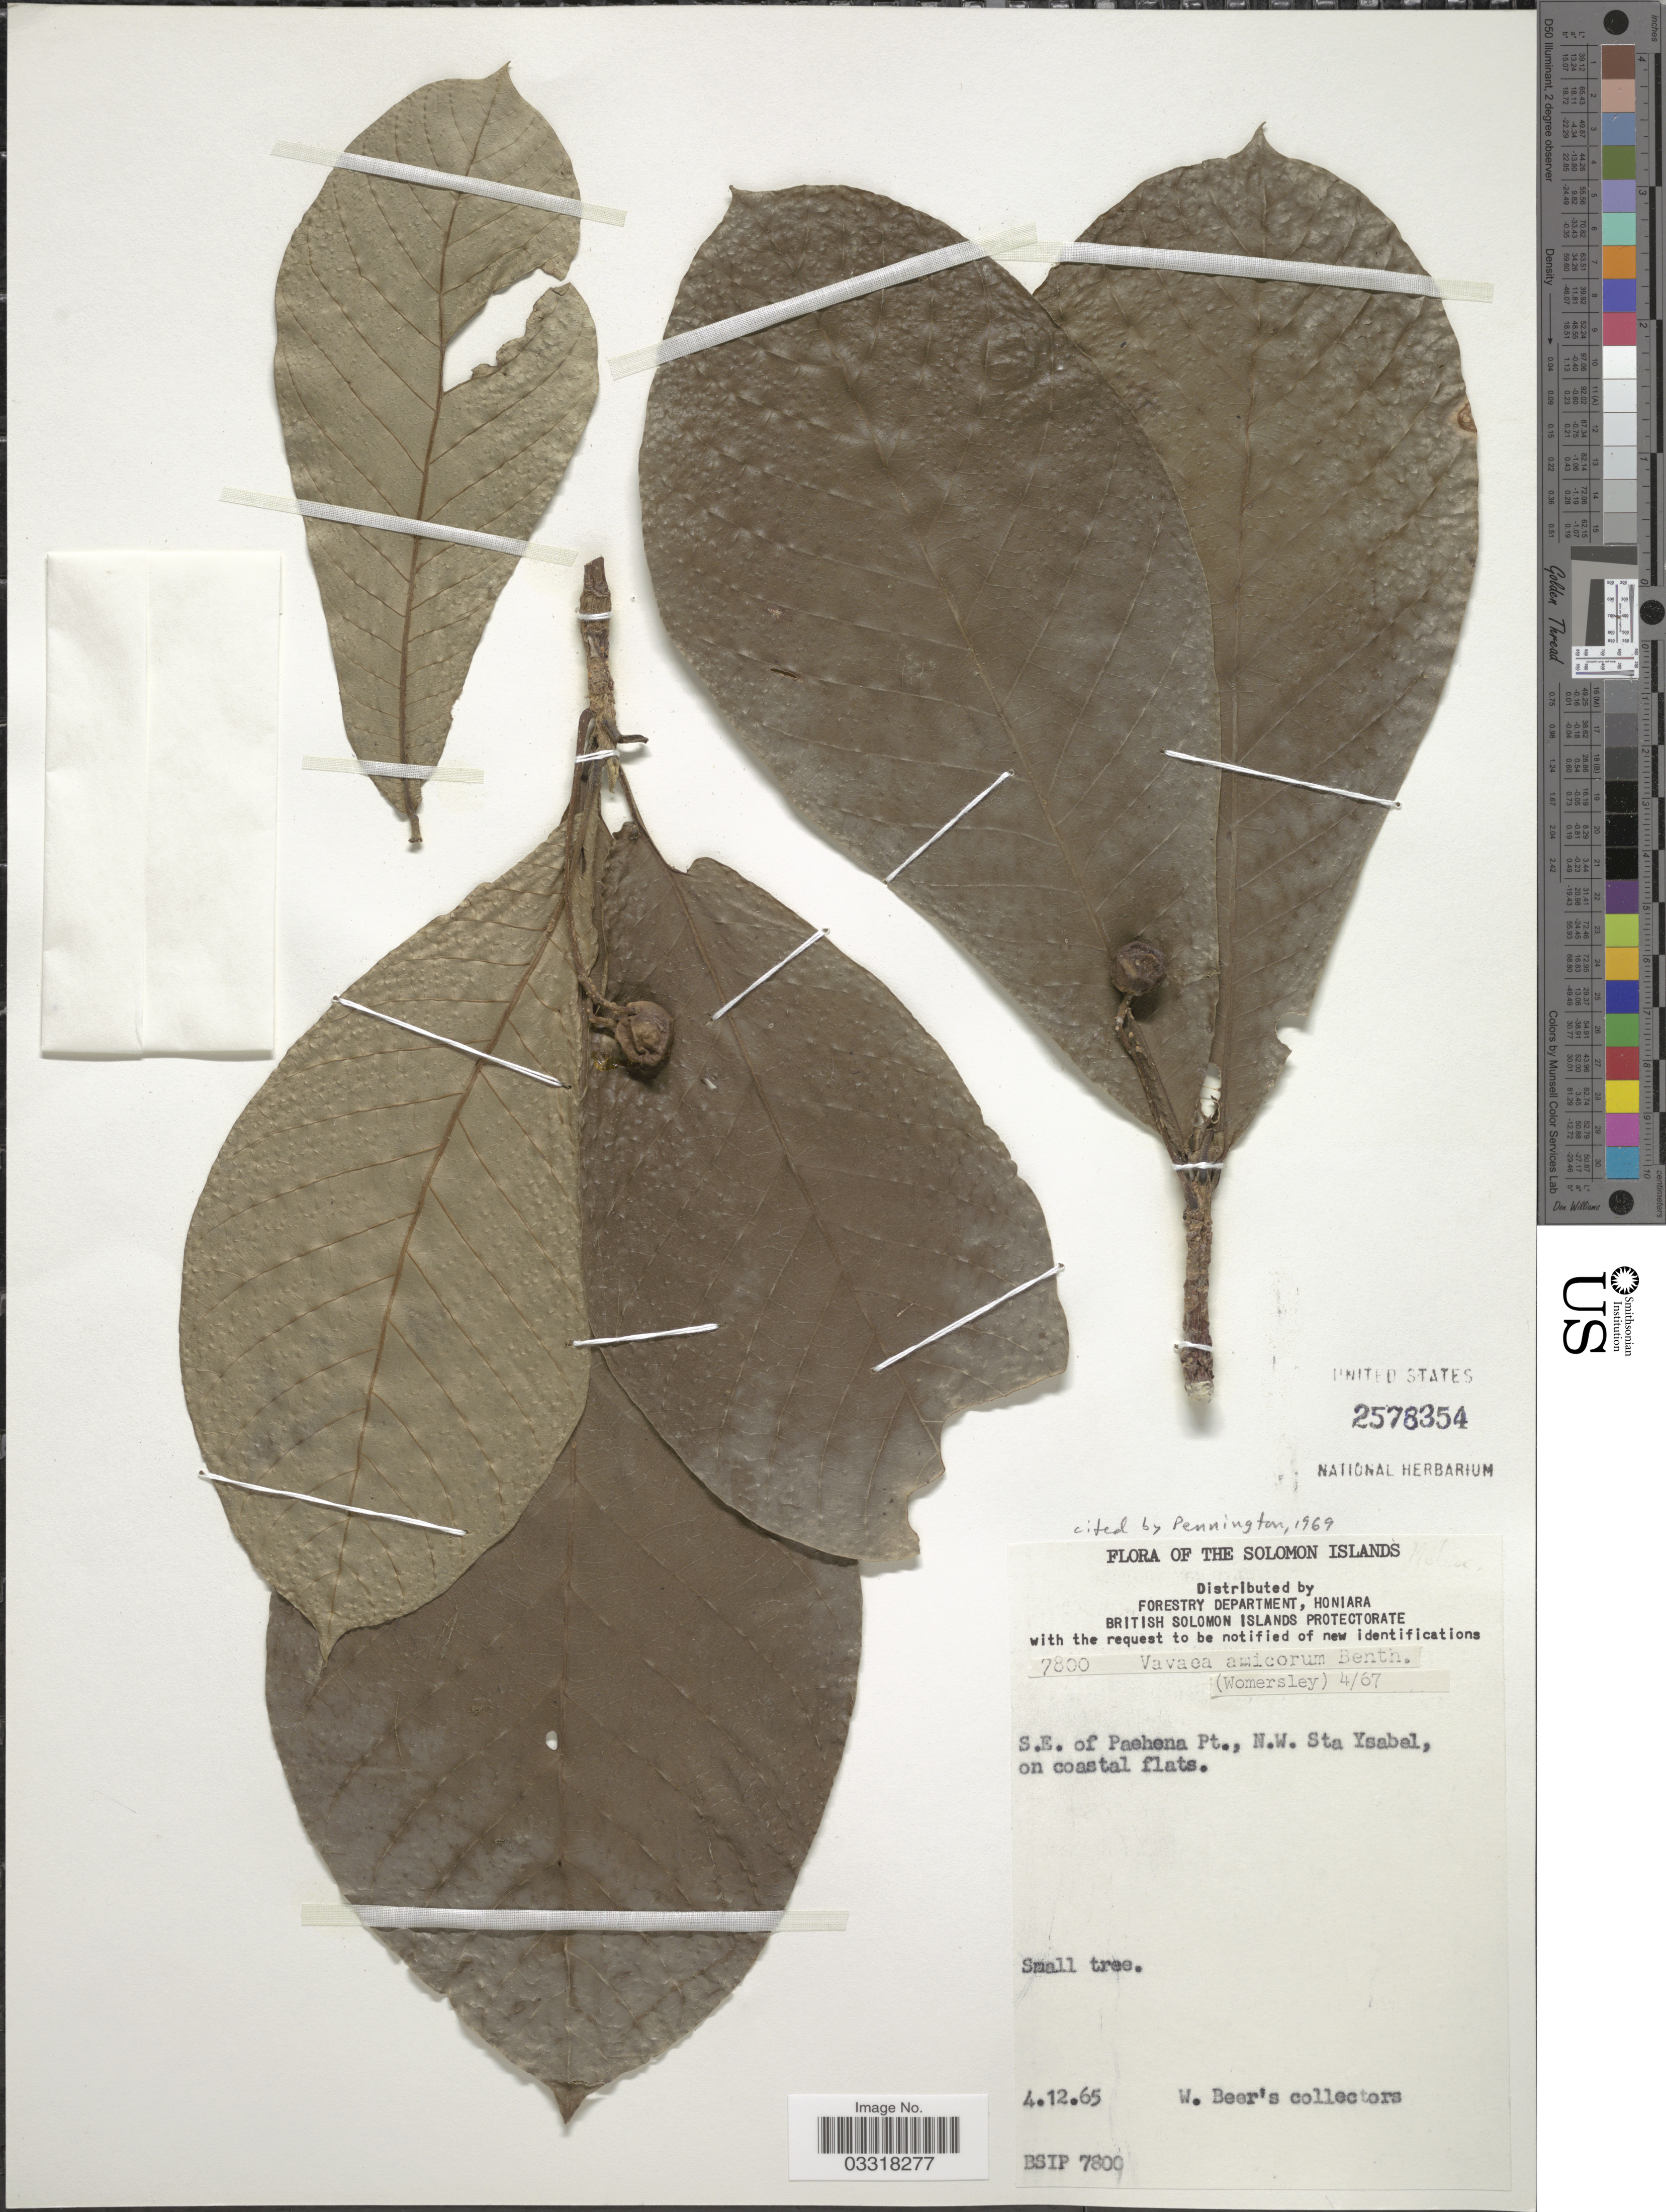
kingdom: Plantae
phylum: Tracheophyta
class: Magnoliopsida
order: Sapindales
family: Meliaceae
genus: Vavaea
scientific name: Vavaea amicorum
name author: Benth.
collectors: W. Beer's Collectors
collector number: BSIP7800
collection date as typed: Transcribed d/m/y: 4/12/65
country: Solomon Islands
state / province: Solomon Islands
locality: S.E. of Paehena Pt., N.W. Sta Ysabel, on coastal flats.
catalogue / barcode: US 2578354